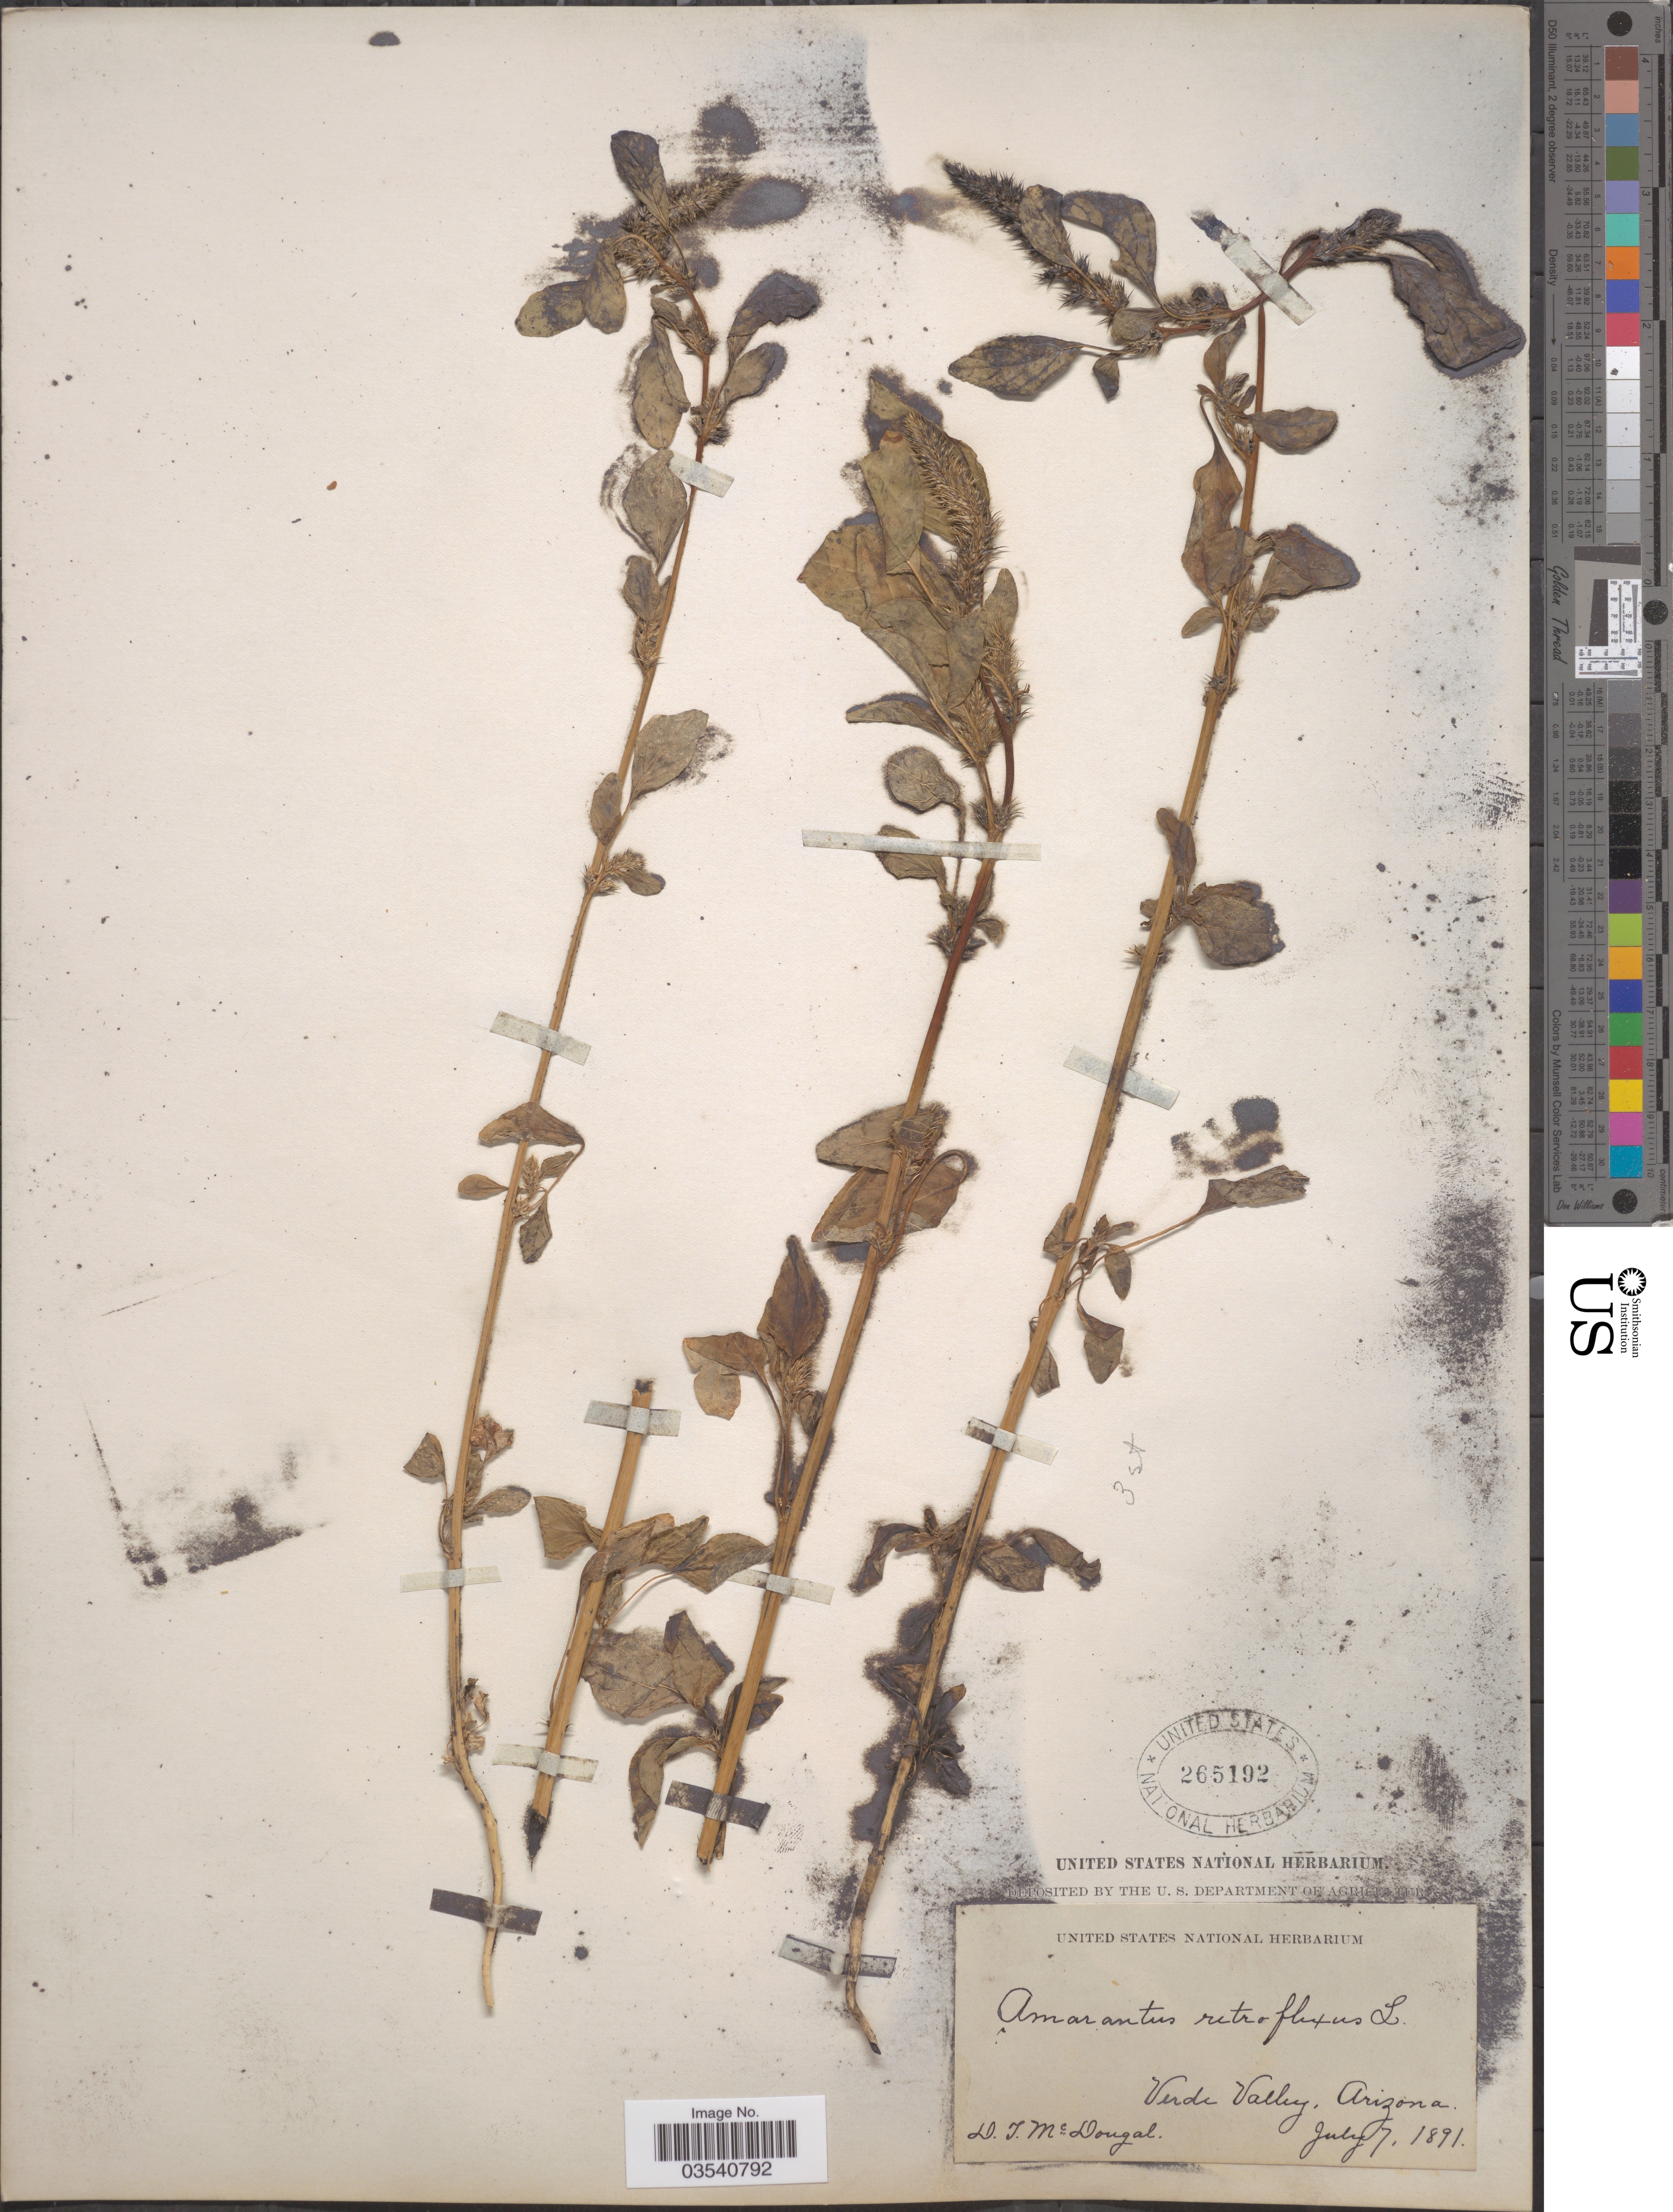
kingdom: Plantae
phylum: Tracheophyta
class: Magnoliopsida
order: Caryophyllales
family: Amaranthaceae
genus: Amaranthus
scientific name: Amaranthus powellii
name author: S. Watson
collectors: D. Mcdougal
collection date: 1891-07-07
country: United States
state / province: Arizona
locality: Verde Valley.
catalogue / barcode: US 265192